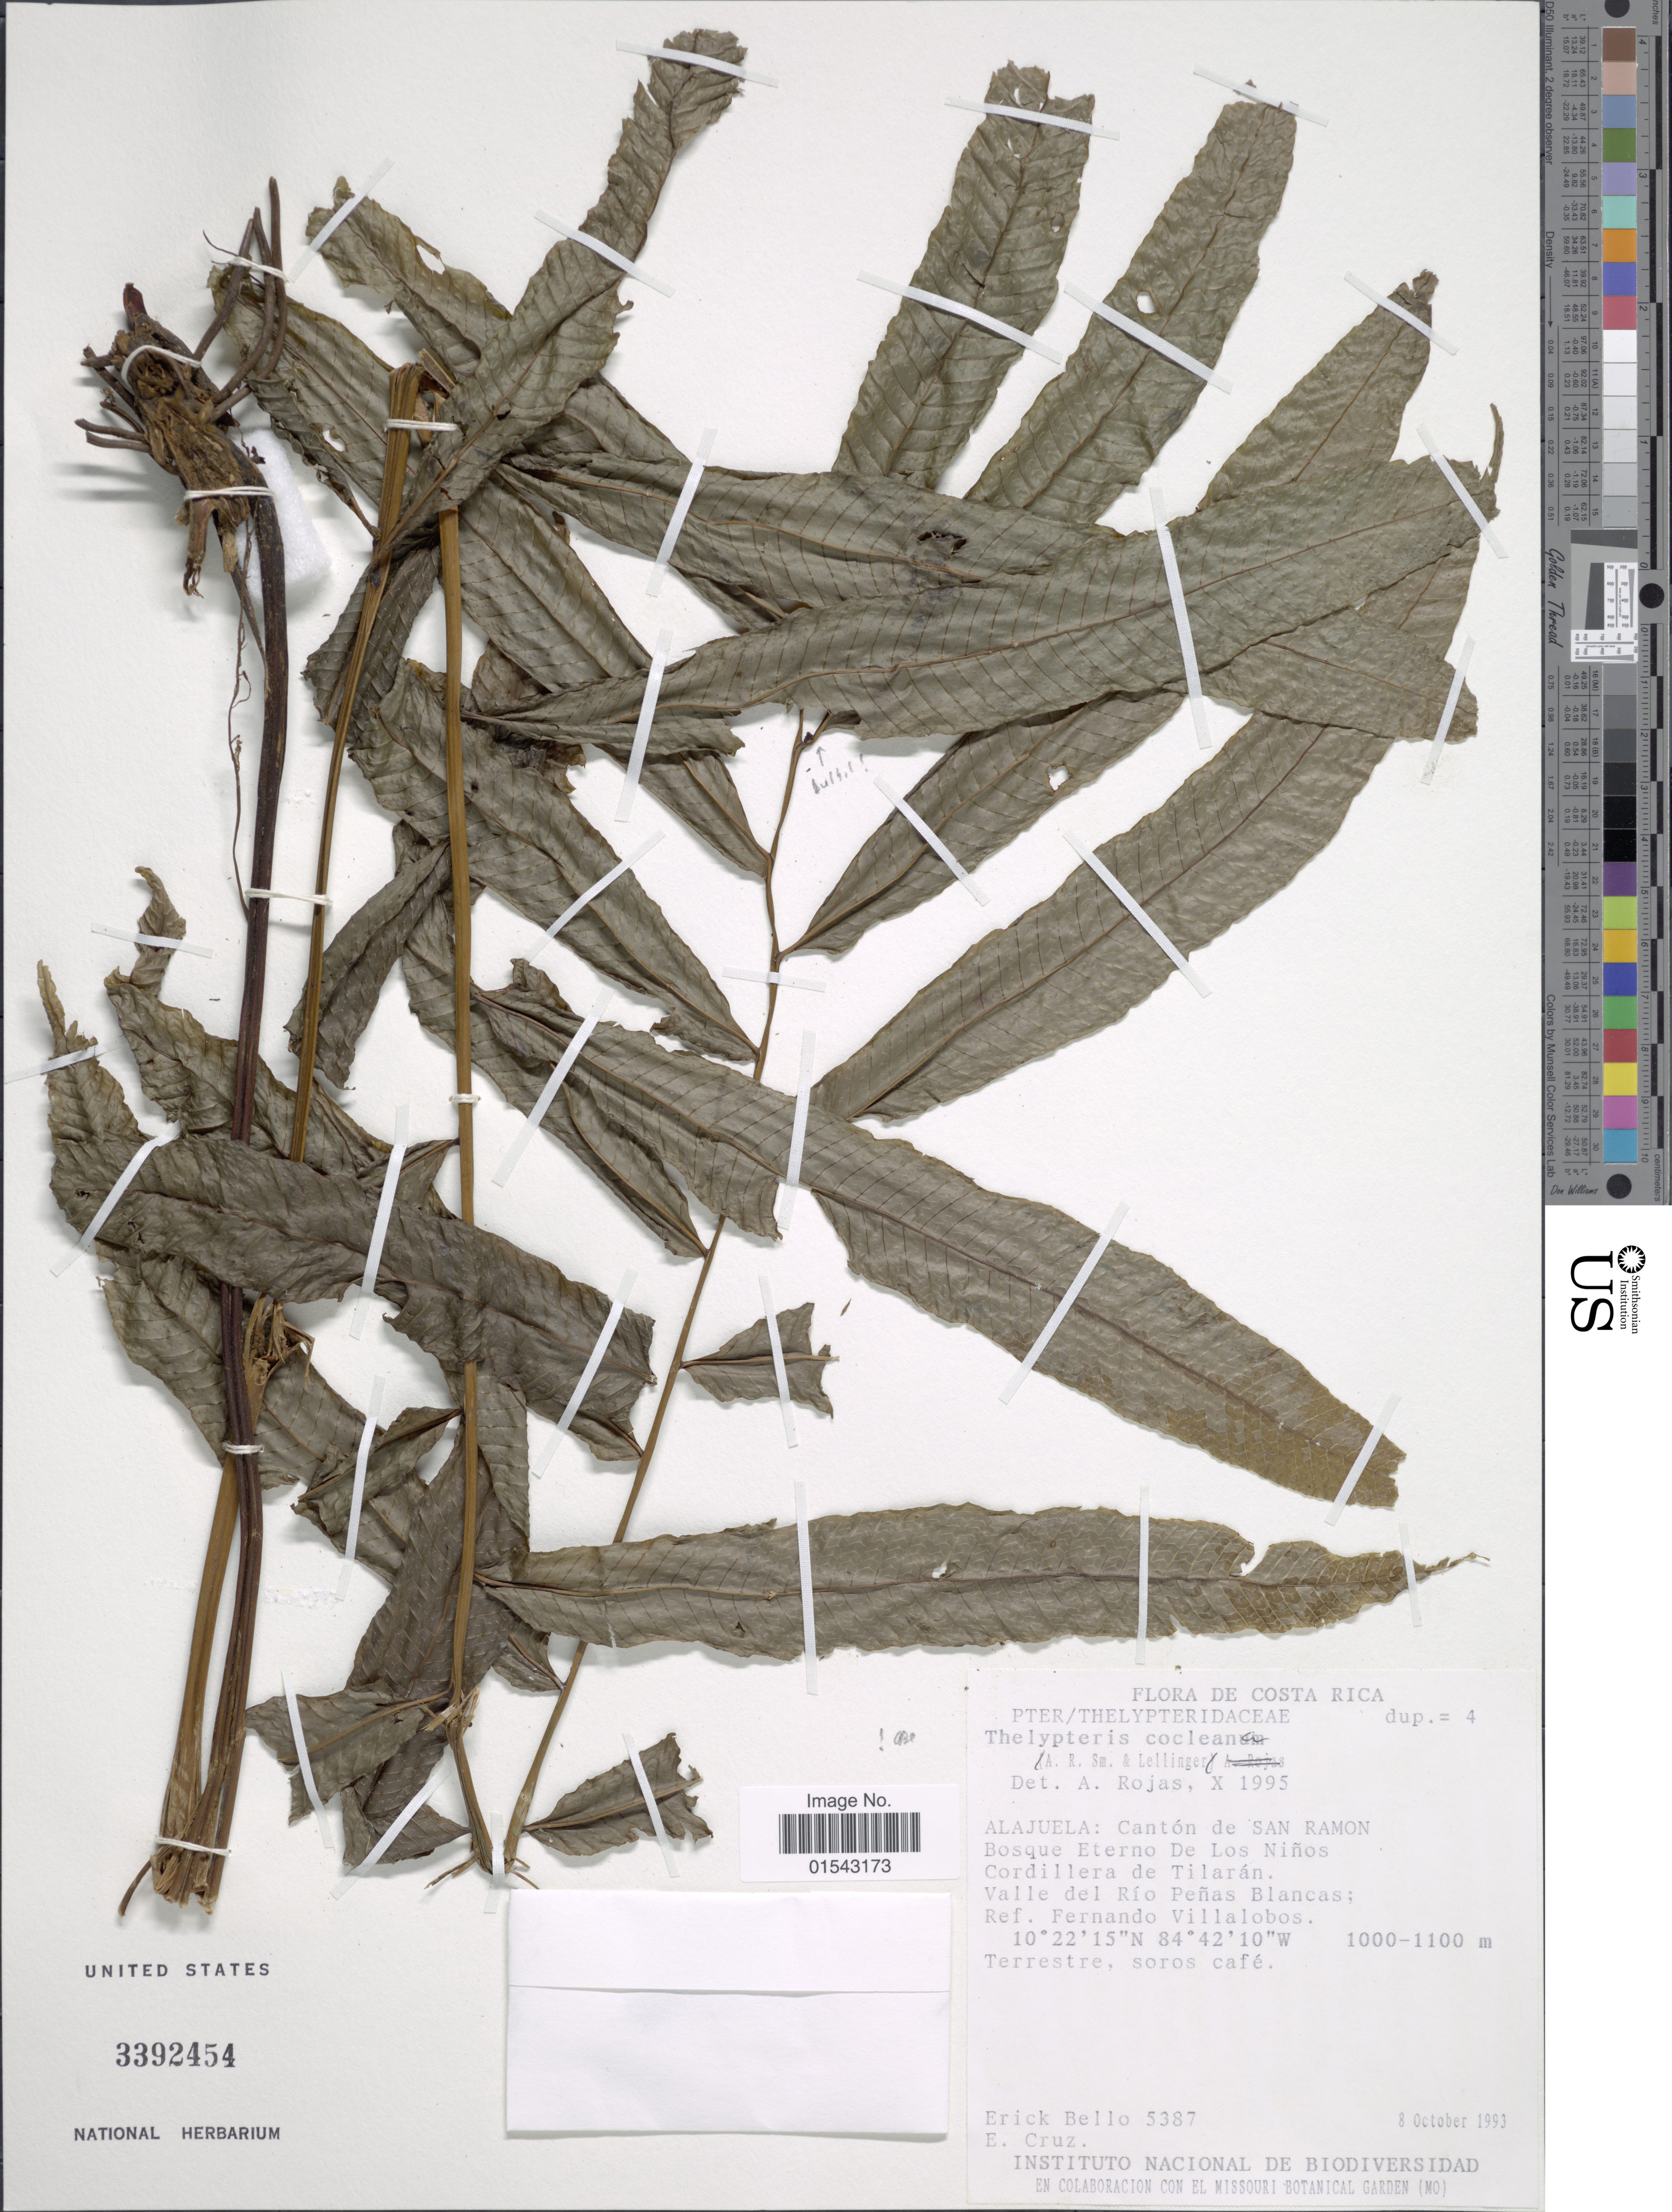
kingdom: Plantae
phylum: Tracheophyta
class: Polypodiopsida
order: Polypodiales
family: Thelypteridaceae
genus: Meniscium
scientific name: Meniscium cocleanum (A.R. Sm.) comb. nov., ined. 2015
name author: (A.R. Sm.)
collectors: E. Bello C. & E. Cruz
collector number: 5387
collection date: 1993-10-08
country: Costa Rica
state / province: Alajuela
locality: Costa Rica, Alajuela: Canton de San Ramon, Bosque Eterno De Los Ninos, Cordillera de Tilaran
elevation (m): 1000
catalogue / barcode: US 3392454